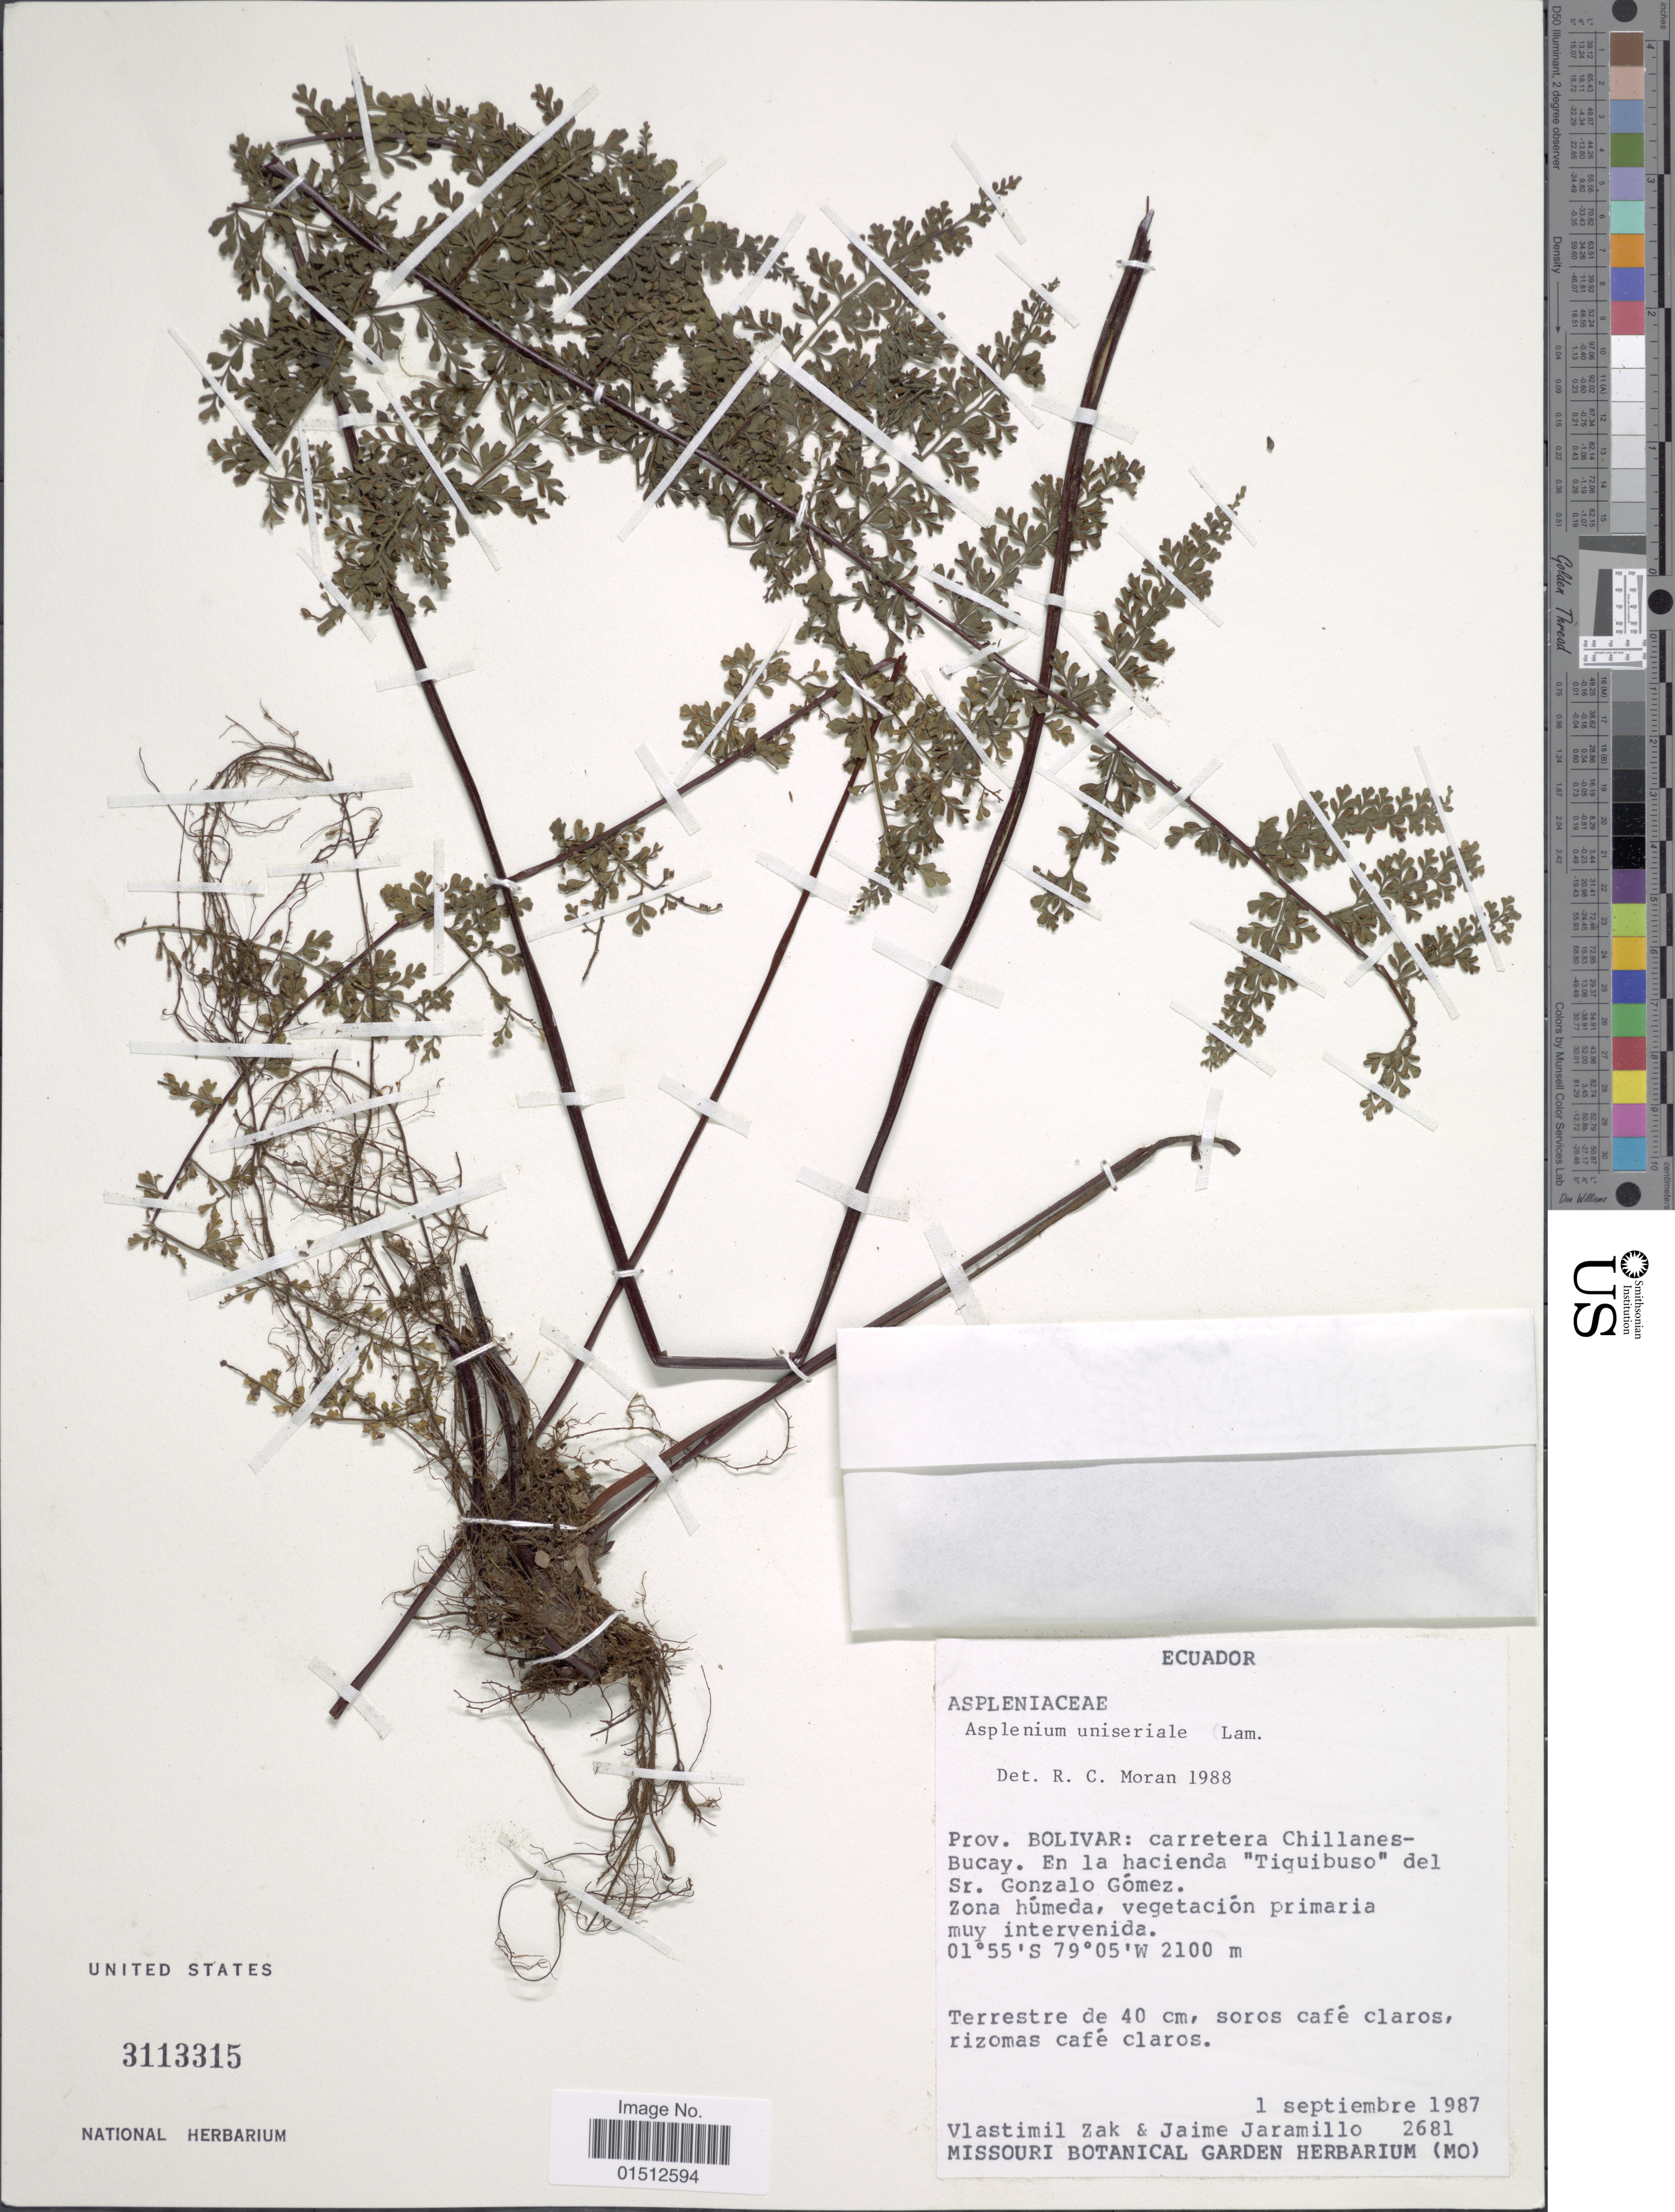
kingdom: Plantae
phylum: Tracheophyta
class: Polypodiopsida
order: Polypodiales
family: Aspleniaceae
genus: Asplenium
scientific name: Asplenium radicans var. uniserale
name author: (Raddi) L.D. Gómez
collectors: V. Zak & J. L. Jaramillo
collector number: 2681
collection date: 1987-09-01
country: Ecuador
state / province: Bolívar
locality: Ecuador, Prov. Bolivar: carretera Chillanes-Bucay. En la hacienda "Tiquibuso"del Sr. Gonzalo Gomez.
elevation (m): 2100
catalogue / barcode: US 3113315